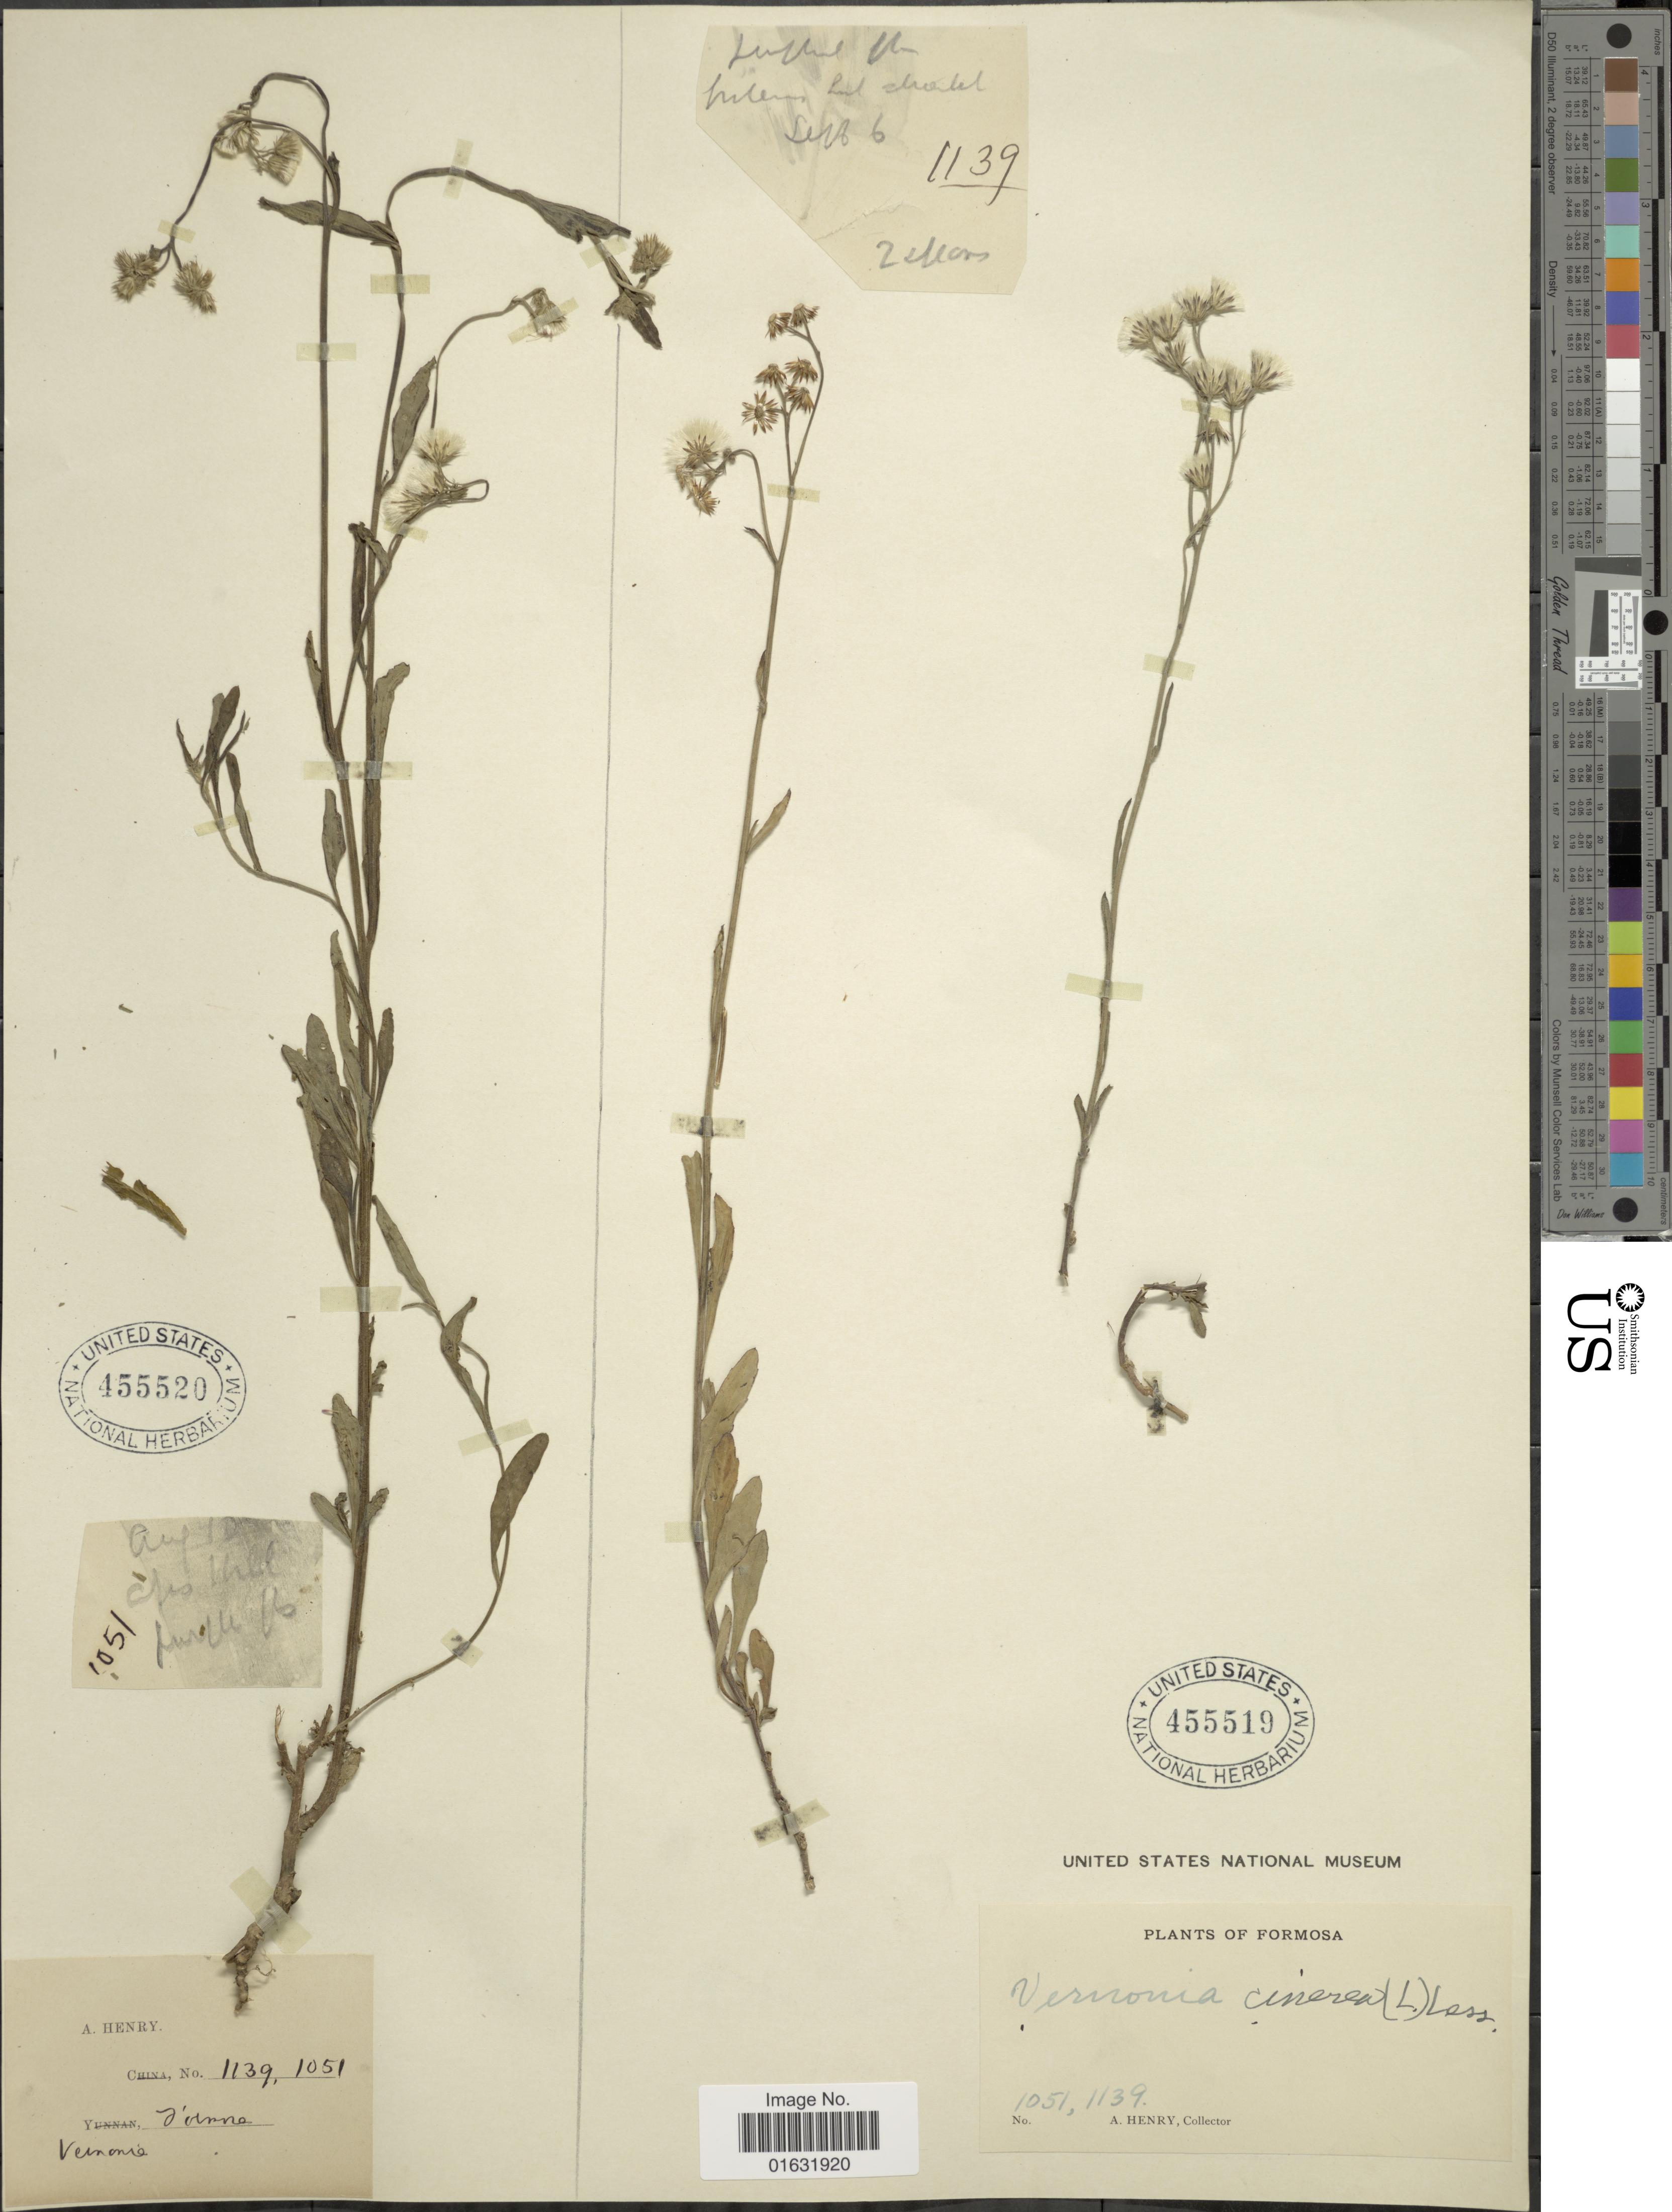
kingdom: Plantae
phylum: Tracheophyta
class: Magnoliopsida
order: Asterales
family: Asteraceae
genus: Cyanthillium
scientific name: Cyanthillium cinereum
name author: (L.) H. Rob.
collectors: A. Henry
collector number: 1051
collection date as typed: aug 10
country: Taiwan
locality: Formosa. Ape's Hill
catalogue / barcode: US 455520